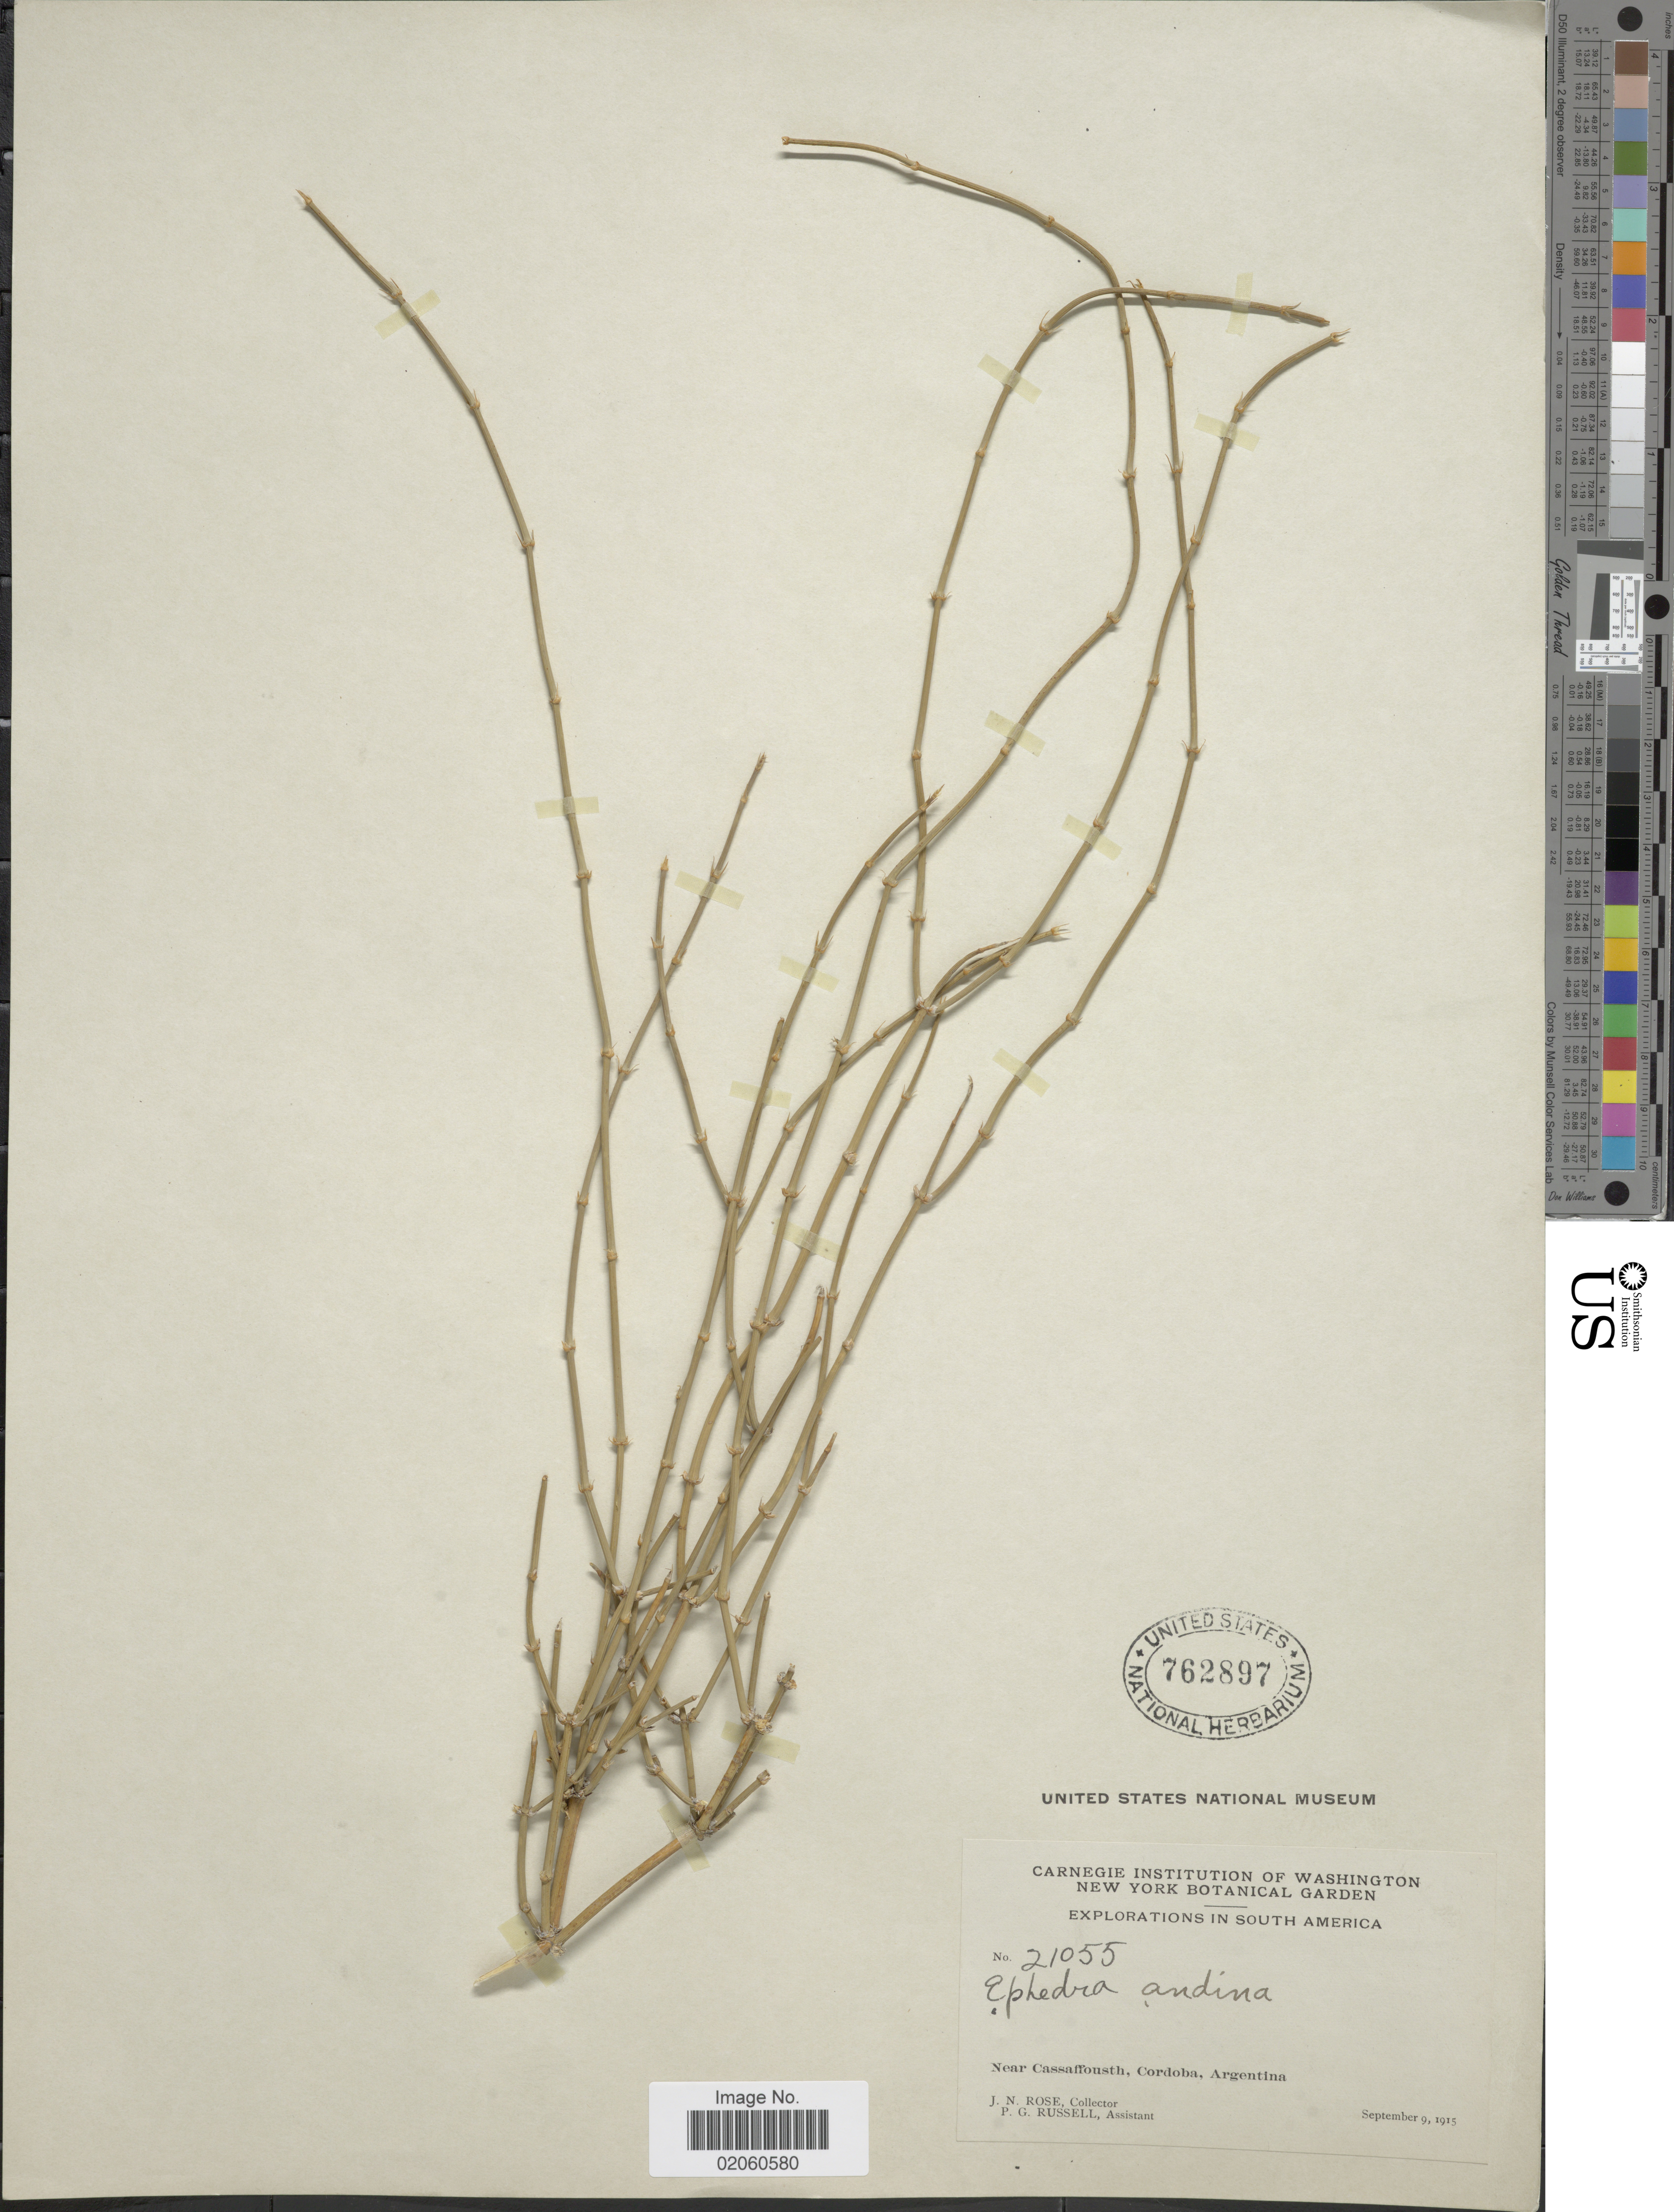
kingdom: Plantae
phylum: Tracheophyta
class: Gnetopsida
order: Ephedrales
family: Ephedraceae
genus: Ephedra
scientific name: Ephedra triandra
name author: Tul.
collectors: J. N. Rose & L. B. Rose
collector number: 21055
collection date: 1915-09-09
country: Argentina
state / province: Cordoba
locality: Near Cassaffousth.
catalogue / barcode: US 762897